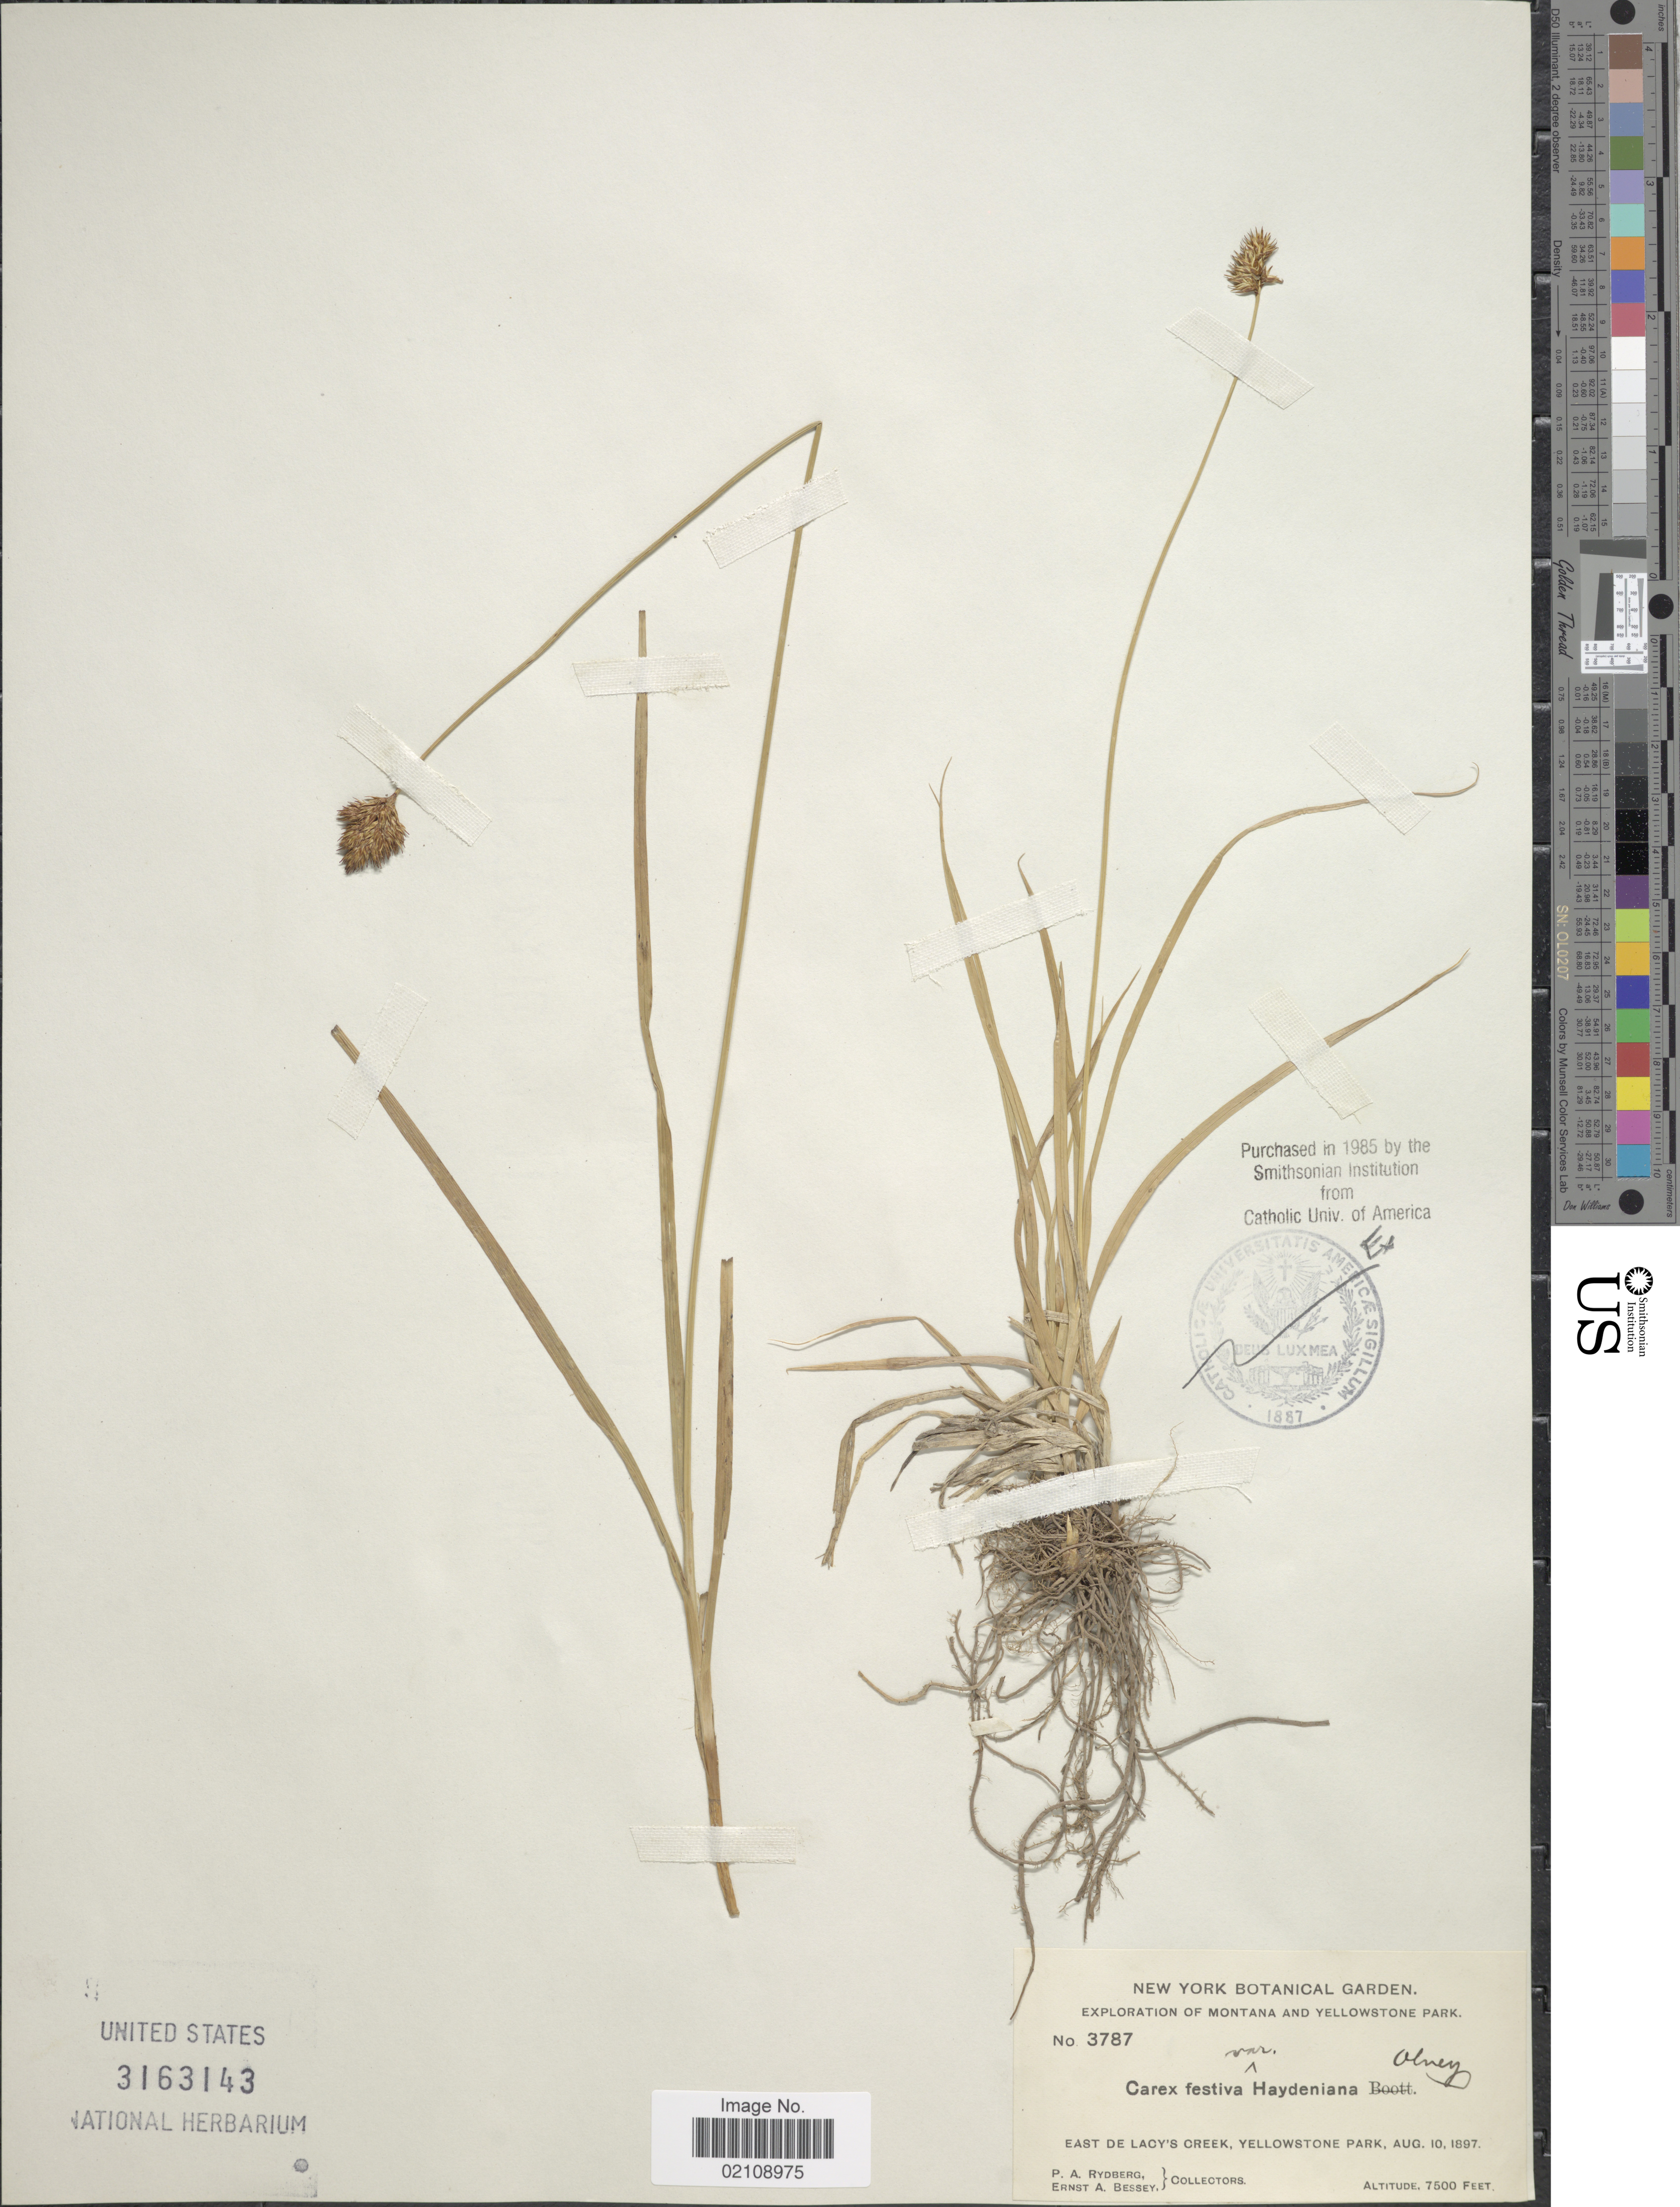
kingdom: Plantae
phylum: Tracheophyta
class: Liliopsida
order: Poales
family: Cyperaceae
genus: Carex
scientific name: Carex microptera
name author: Mack.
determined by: Whitkus, R.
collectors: P. A. Rydberg & E. A. Bessey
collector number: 3787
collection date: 1897-08-10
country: United States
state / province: Montana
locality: Montana and Yellowstone Park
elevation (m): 2286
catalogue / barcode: US 3163143